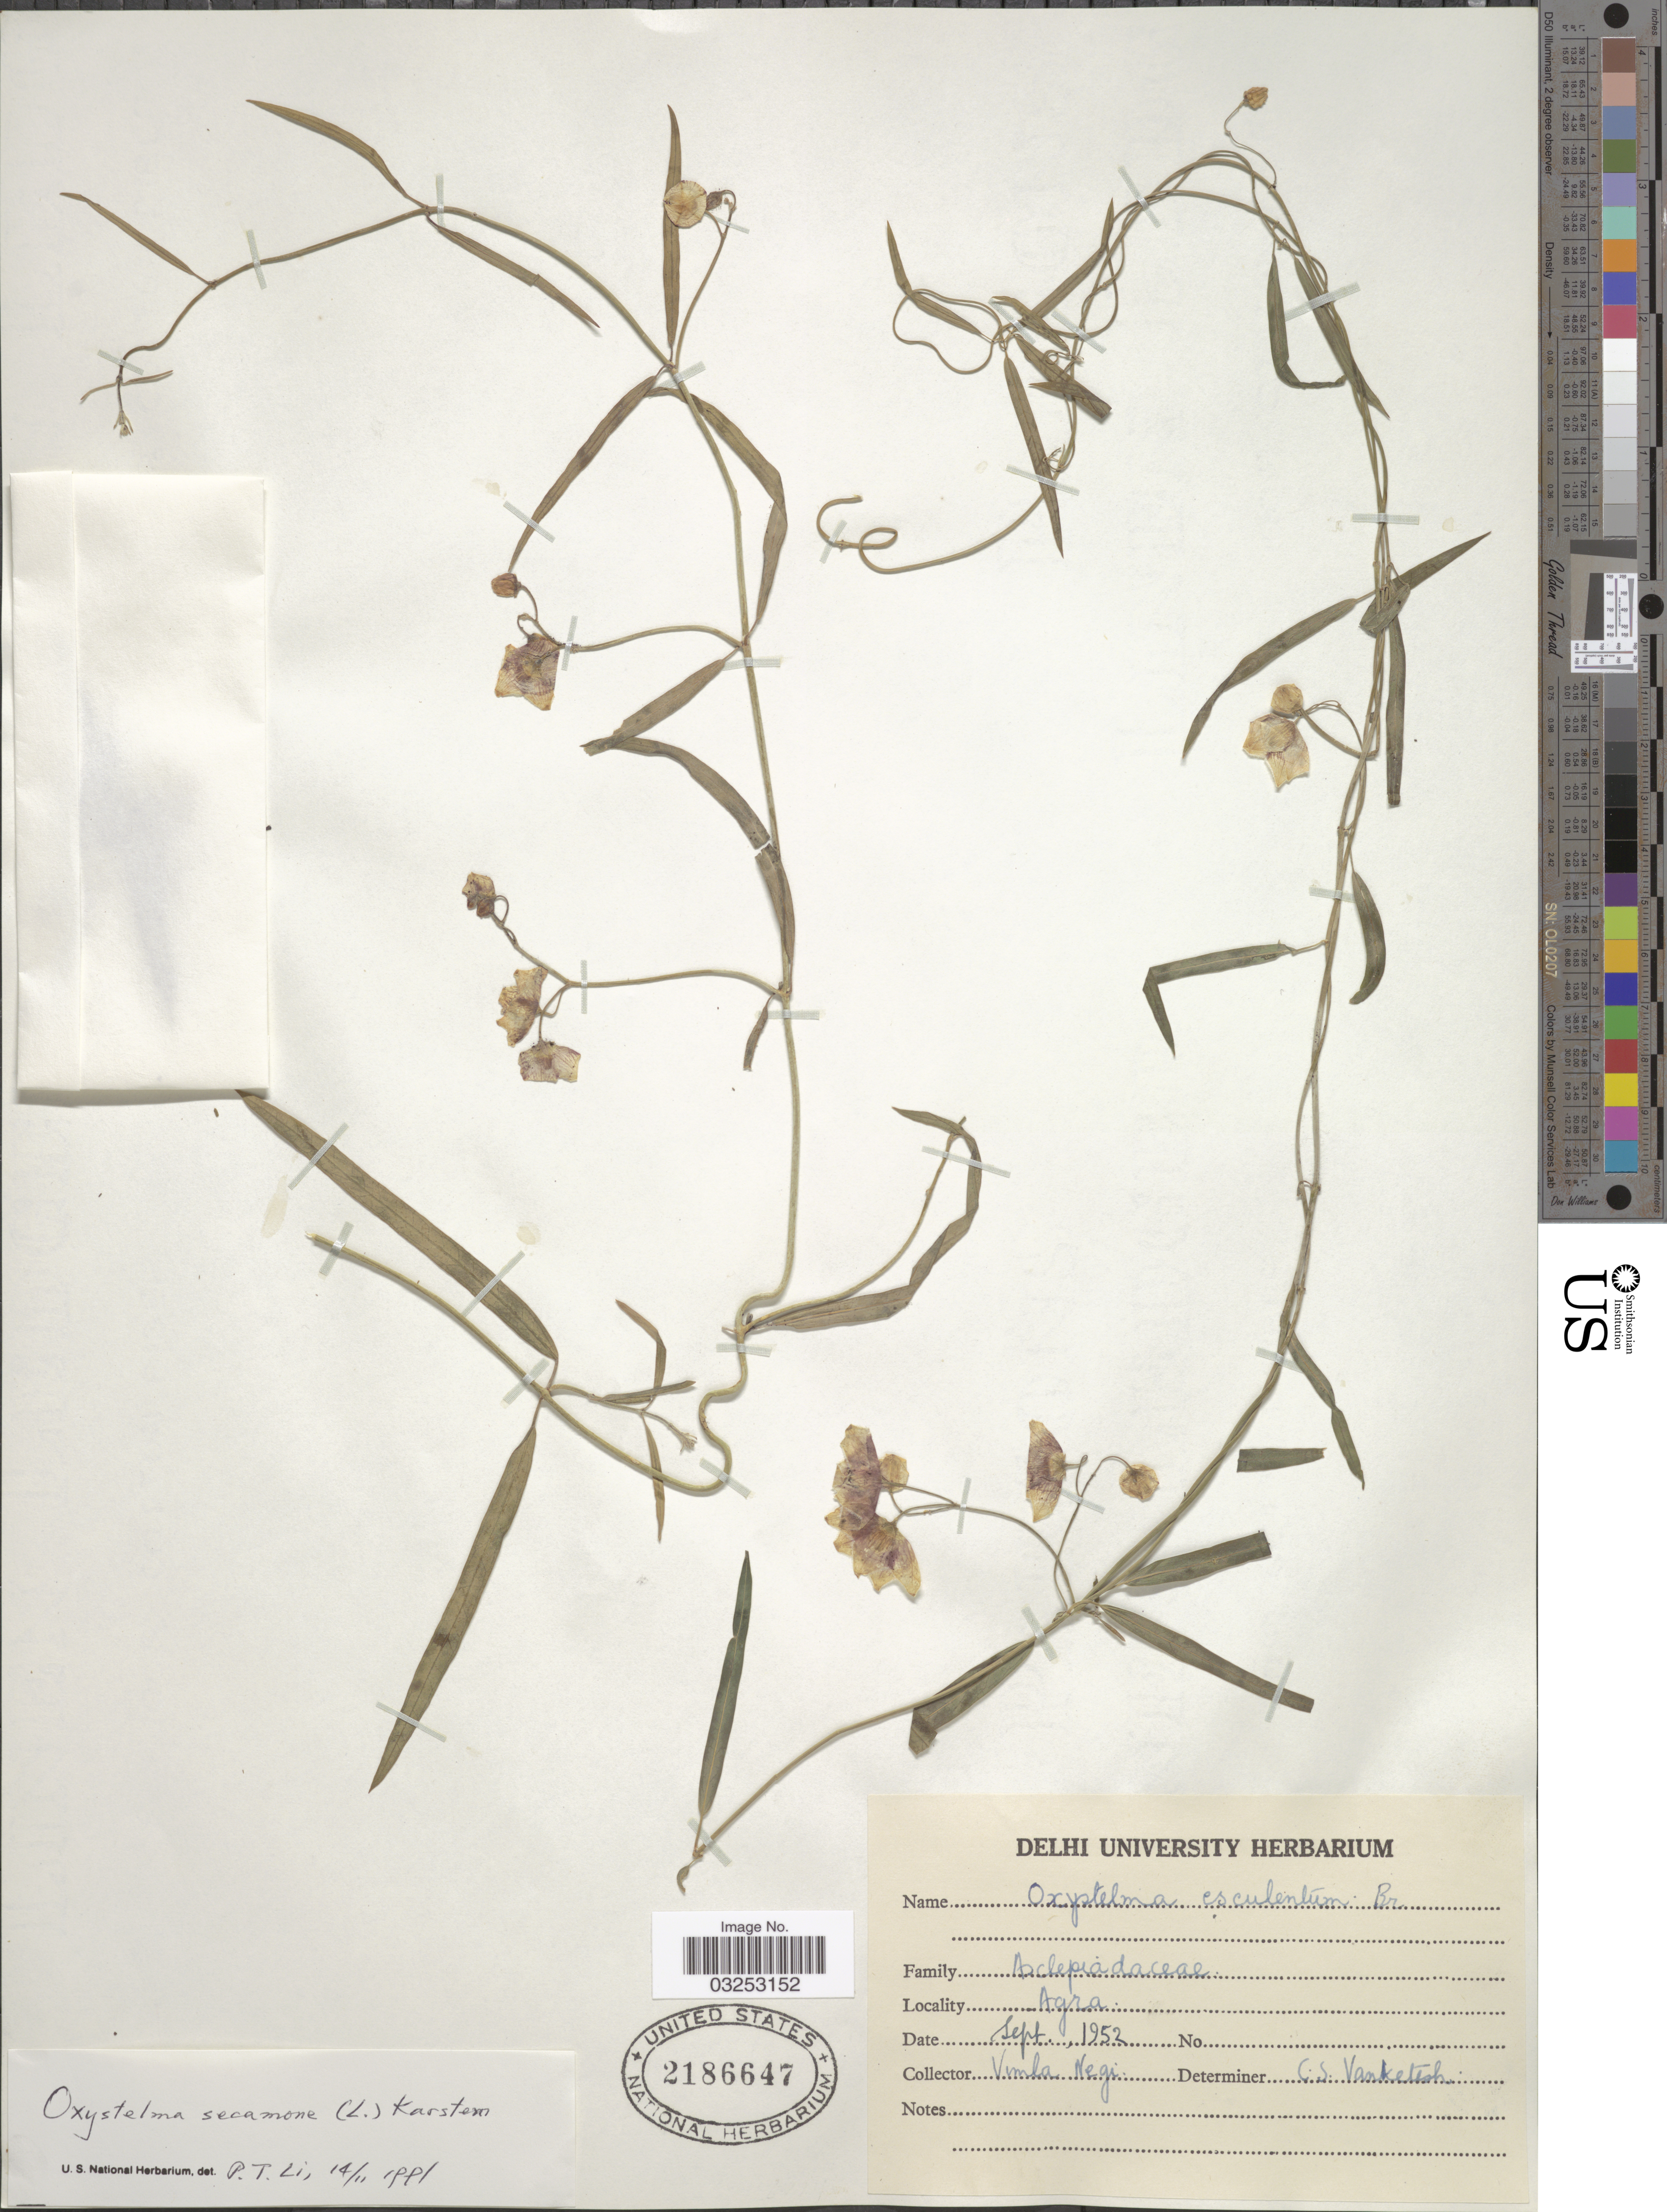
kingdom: Plantae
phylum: Tracheophyta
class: Magnoliopsida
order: Gentianales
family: Apocynaceae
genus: Oxystelma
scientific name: Oxystelma secamone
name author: K. Schum.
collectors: V. Negi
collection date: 1952-09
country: India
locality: Agra.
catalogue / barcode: US 2186647